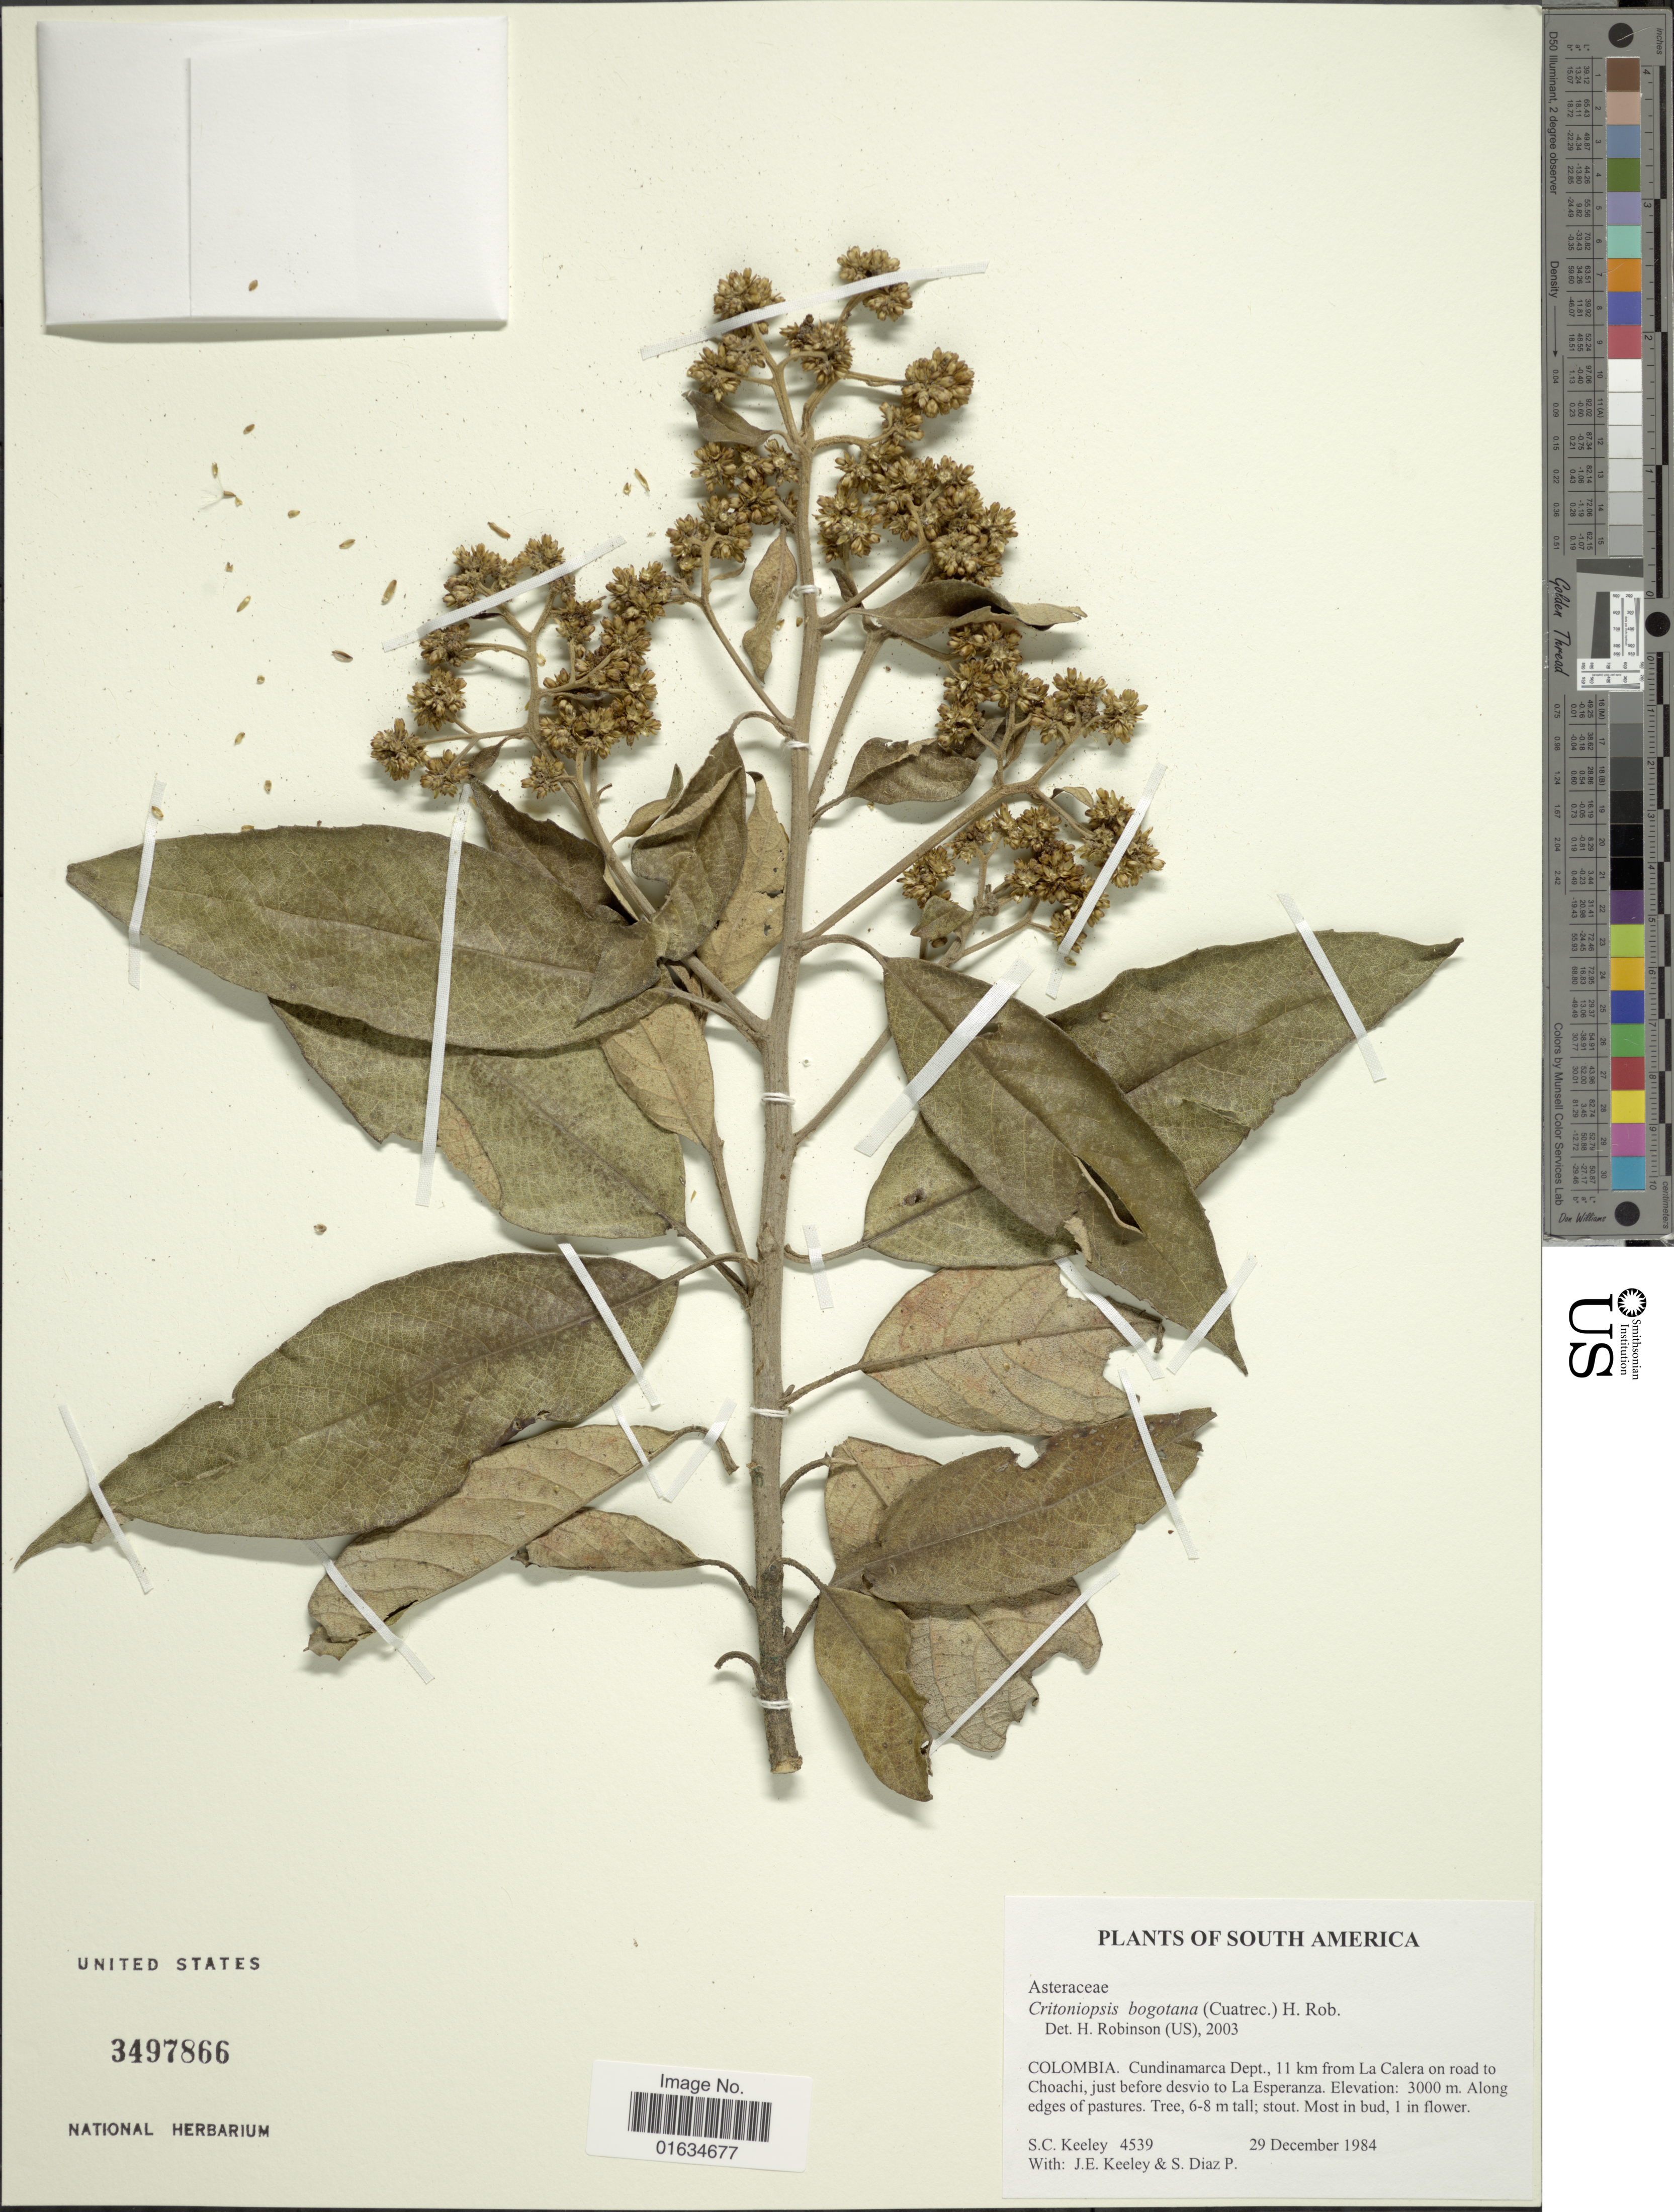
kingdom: Plantae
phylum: Tracheophyta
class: Magnoliopsida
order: Asterales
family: Asteraceae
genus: Critoniopsis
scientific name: Critoniopsis bogotana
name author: (Cuatrec.) H. Rob.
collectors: S. C. Keeley, J. E. Keeley & S. Díaz Píedrahíta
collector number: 4539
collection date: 1984-12-29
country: Colombia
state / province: Cundinamarca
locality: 11 km from La Calera on road to Choachi, just before desvio to La Esperanza, along edges of pastures.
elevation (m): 3000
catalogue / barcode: US 3497866